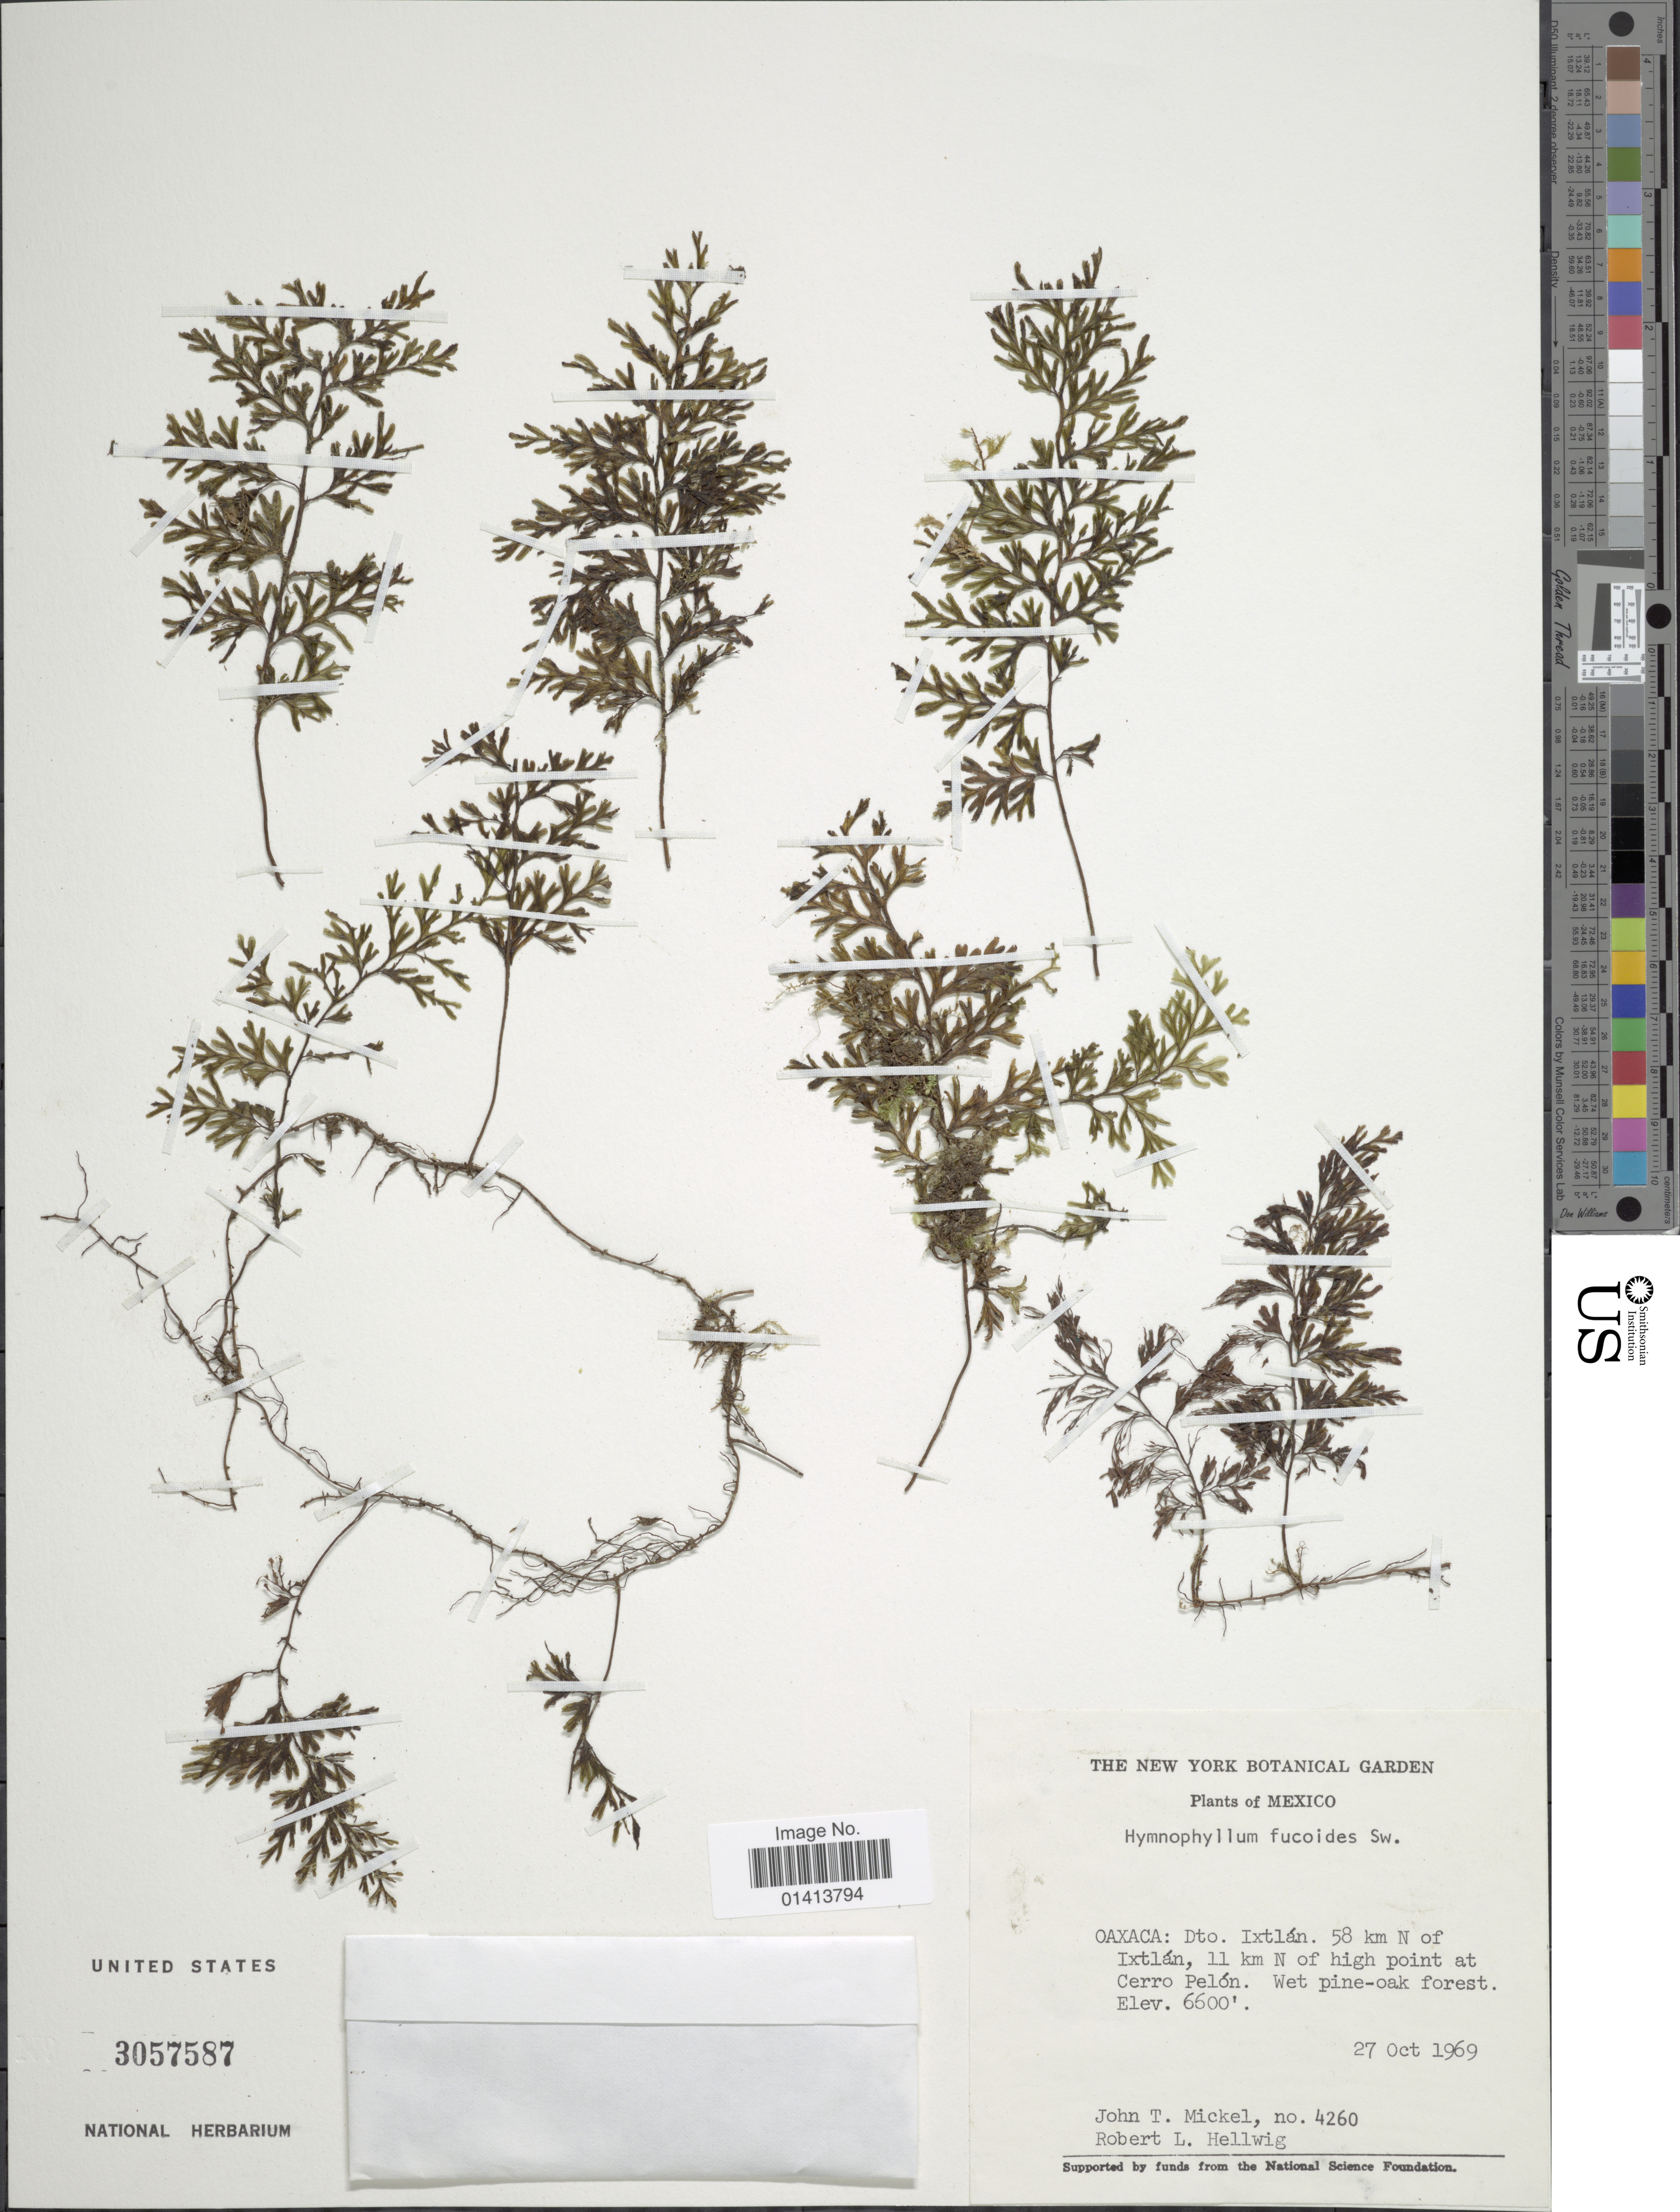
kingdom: Plantae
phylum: Tracheophyta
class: Polypodiopsida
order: Hymenophyllales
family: Hymenophyllaceae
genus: Hymenophyllum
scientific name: Hymenophyllum fucoides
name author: (Sw.) Sw.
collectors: J. T. Mickel & R. Hellwig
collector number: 4260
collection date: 1969-10-27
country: Mexico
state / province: Oaxaca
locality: Dt Ixtlán 58 km N of Ixtlán, 11 km N of High point at Cerro Pelón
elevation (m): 2012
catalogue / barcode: US 3057587